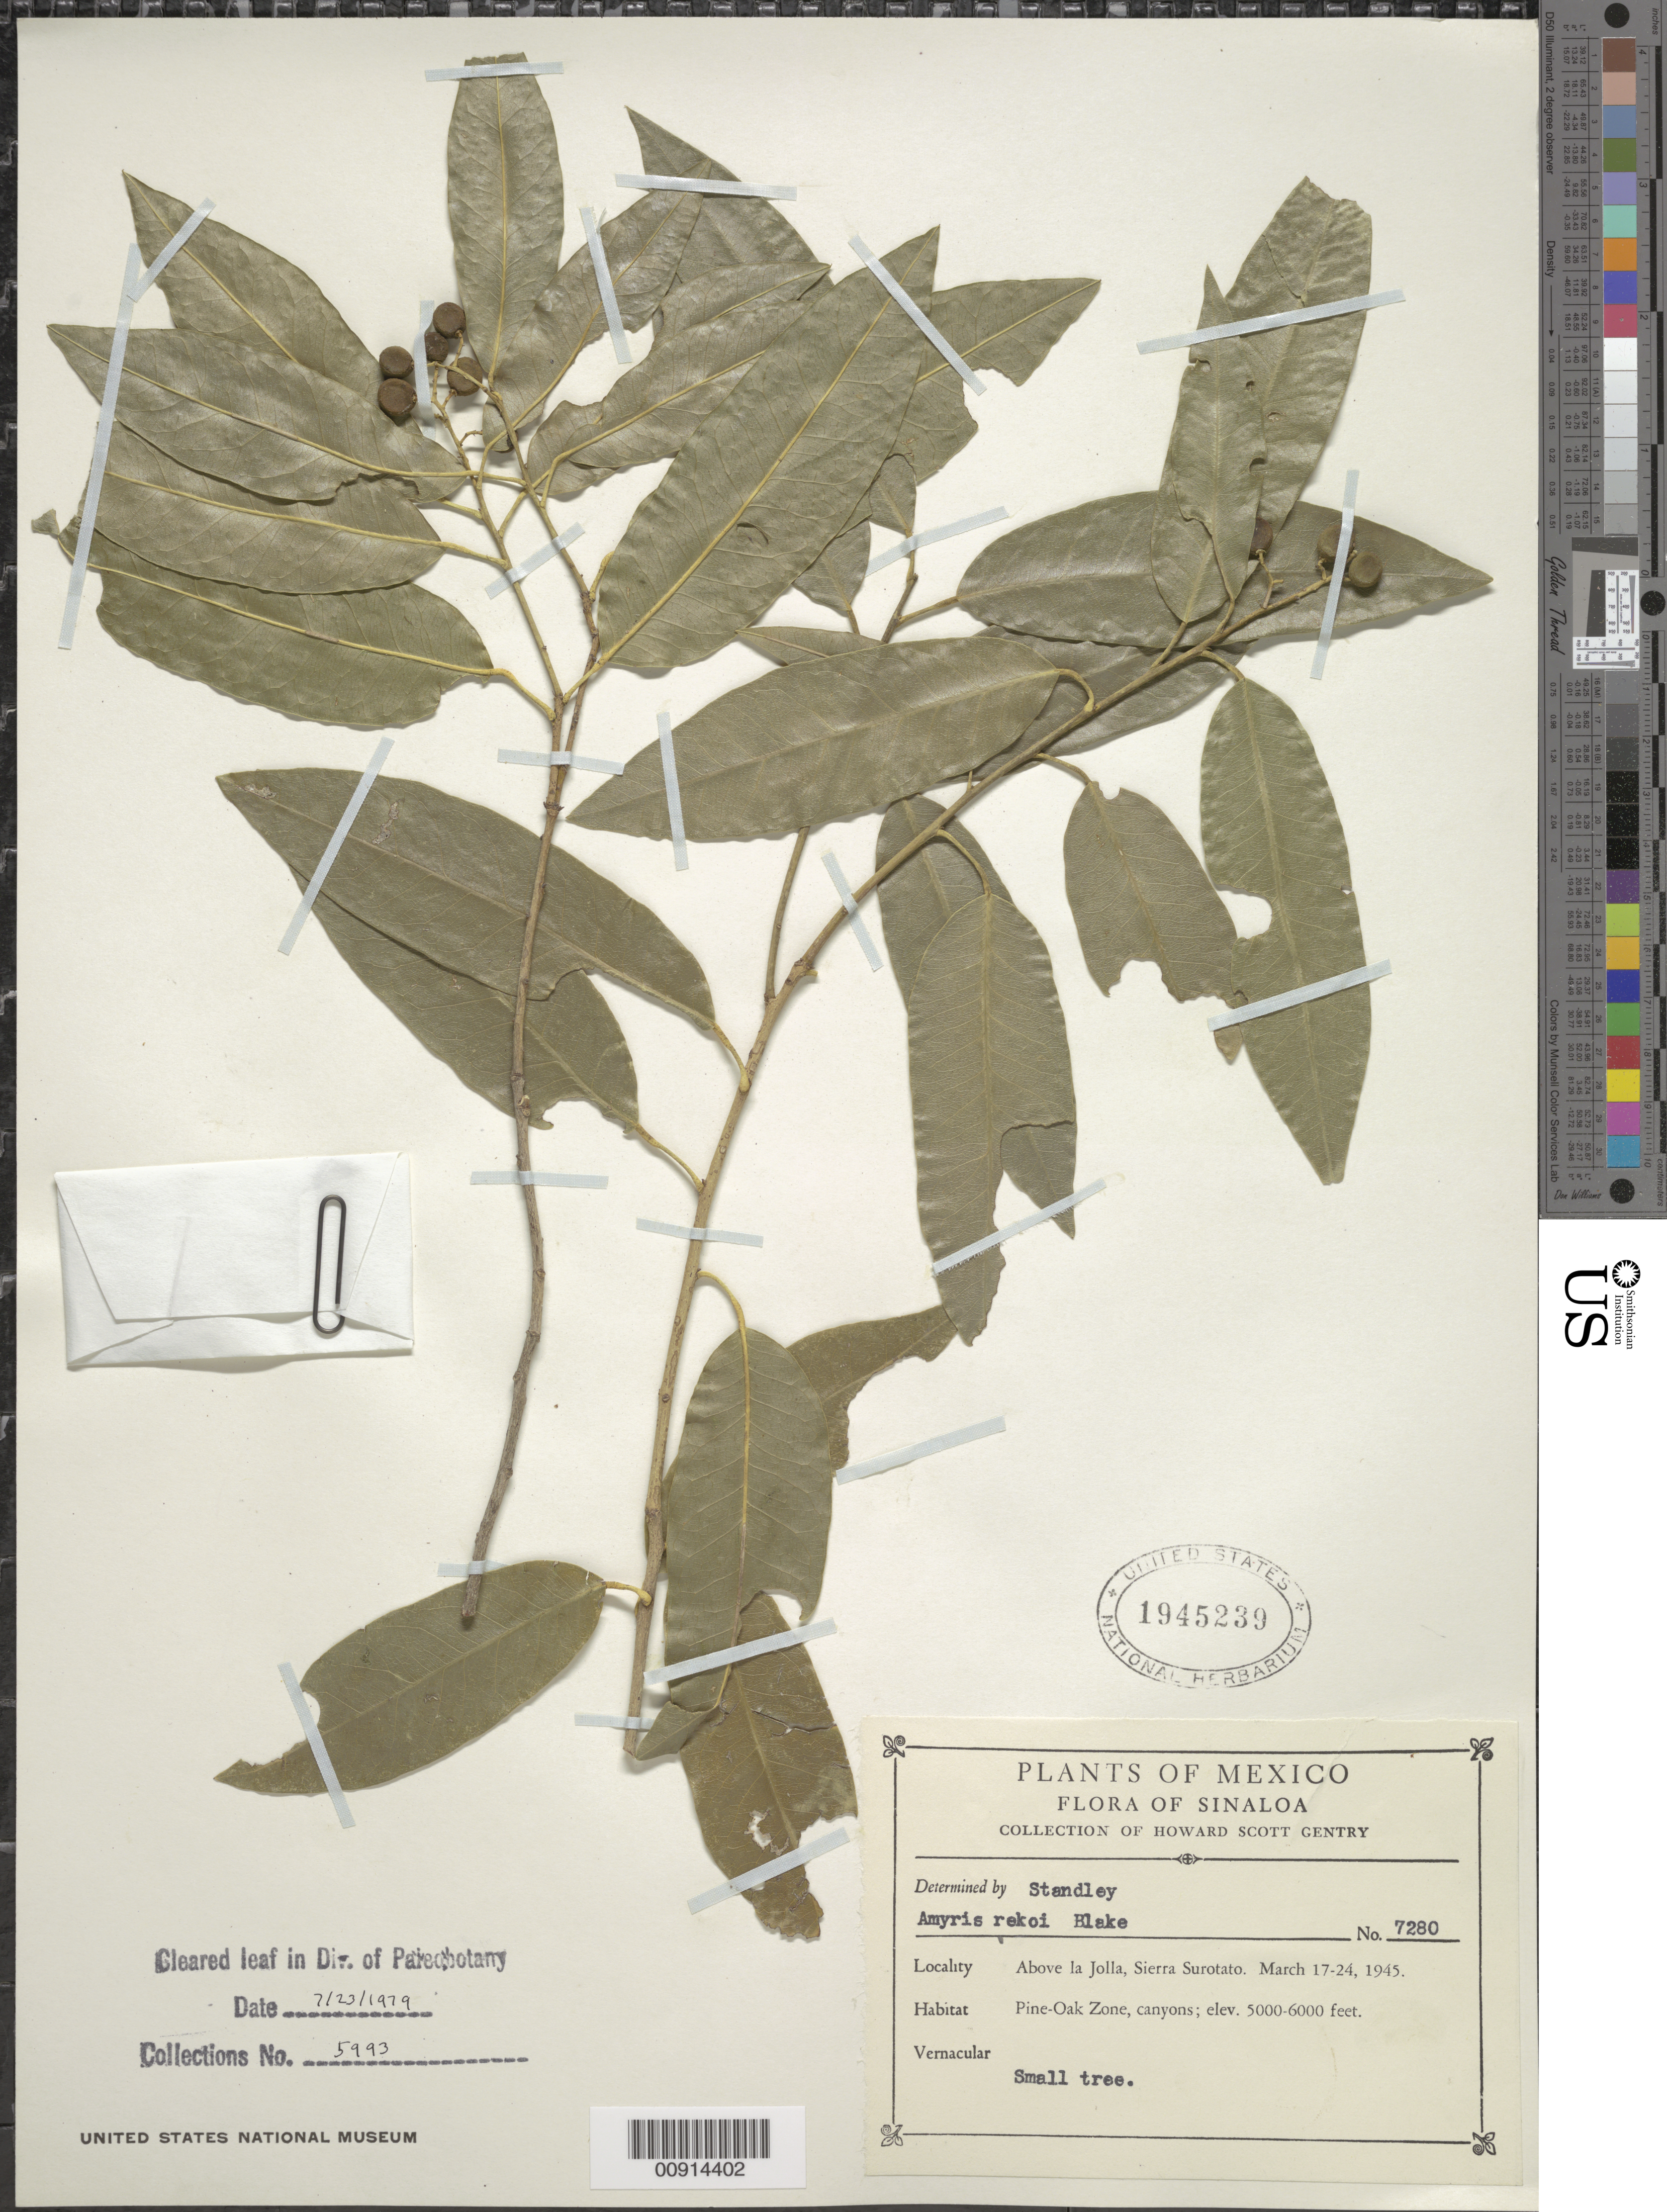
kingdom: Plantae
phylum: Tracheophyta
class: Magnoliopsida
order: Sapindales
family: Rutaceae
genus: Amyris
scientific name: Amyris rekoi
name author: Blake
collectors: H. S. Gentry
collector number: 7280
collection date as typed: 17 Mar 1945 to 24 Mar 1945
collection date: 1945-03-17/1945-03-24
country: Mexico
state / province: Sinaloa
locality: Above La Jolla, Sierra Surotato, Sinaloa.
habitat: Pine-Oak Zone, canyons.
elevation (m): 1524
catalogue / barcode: US 1945239